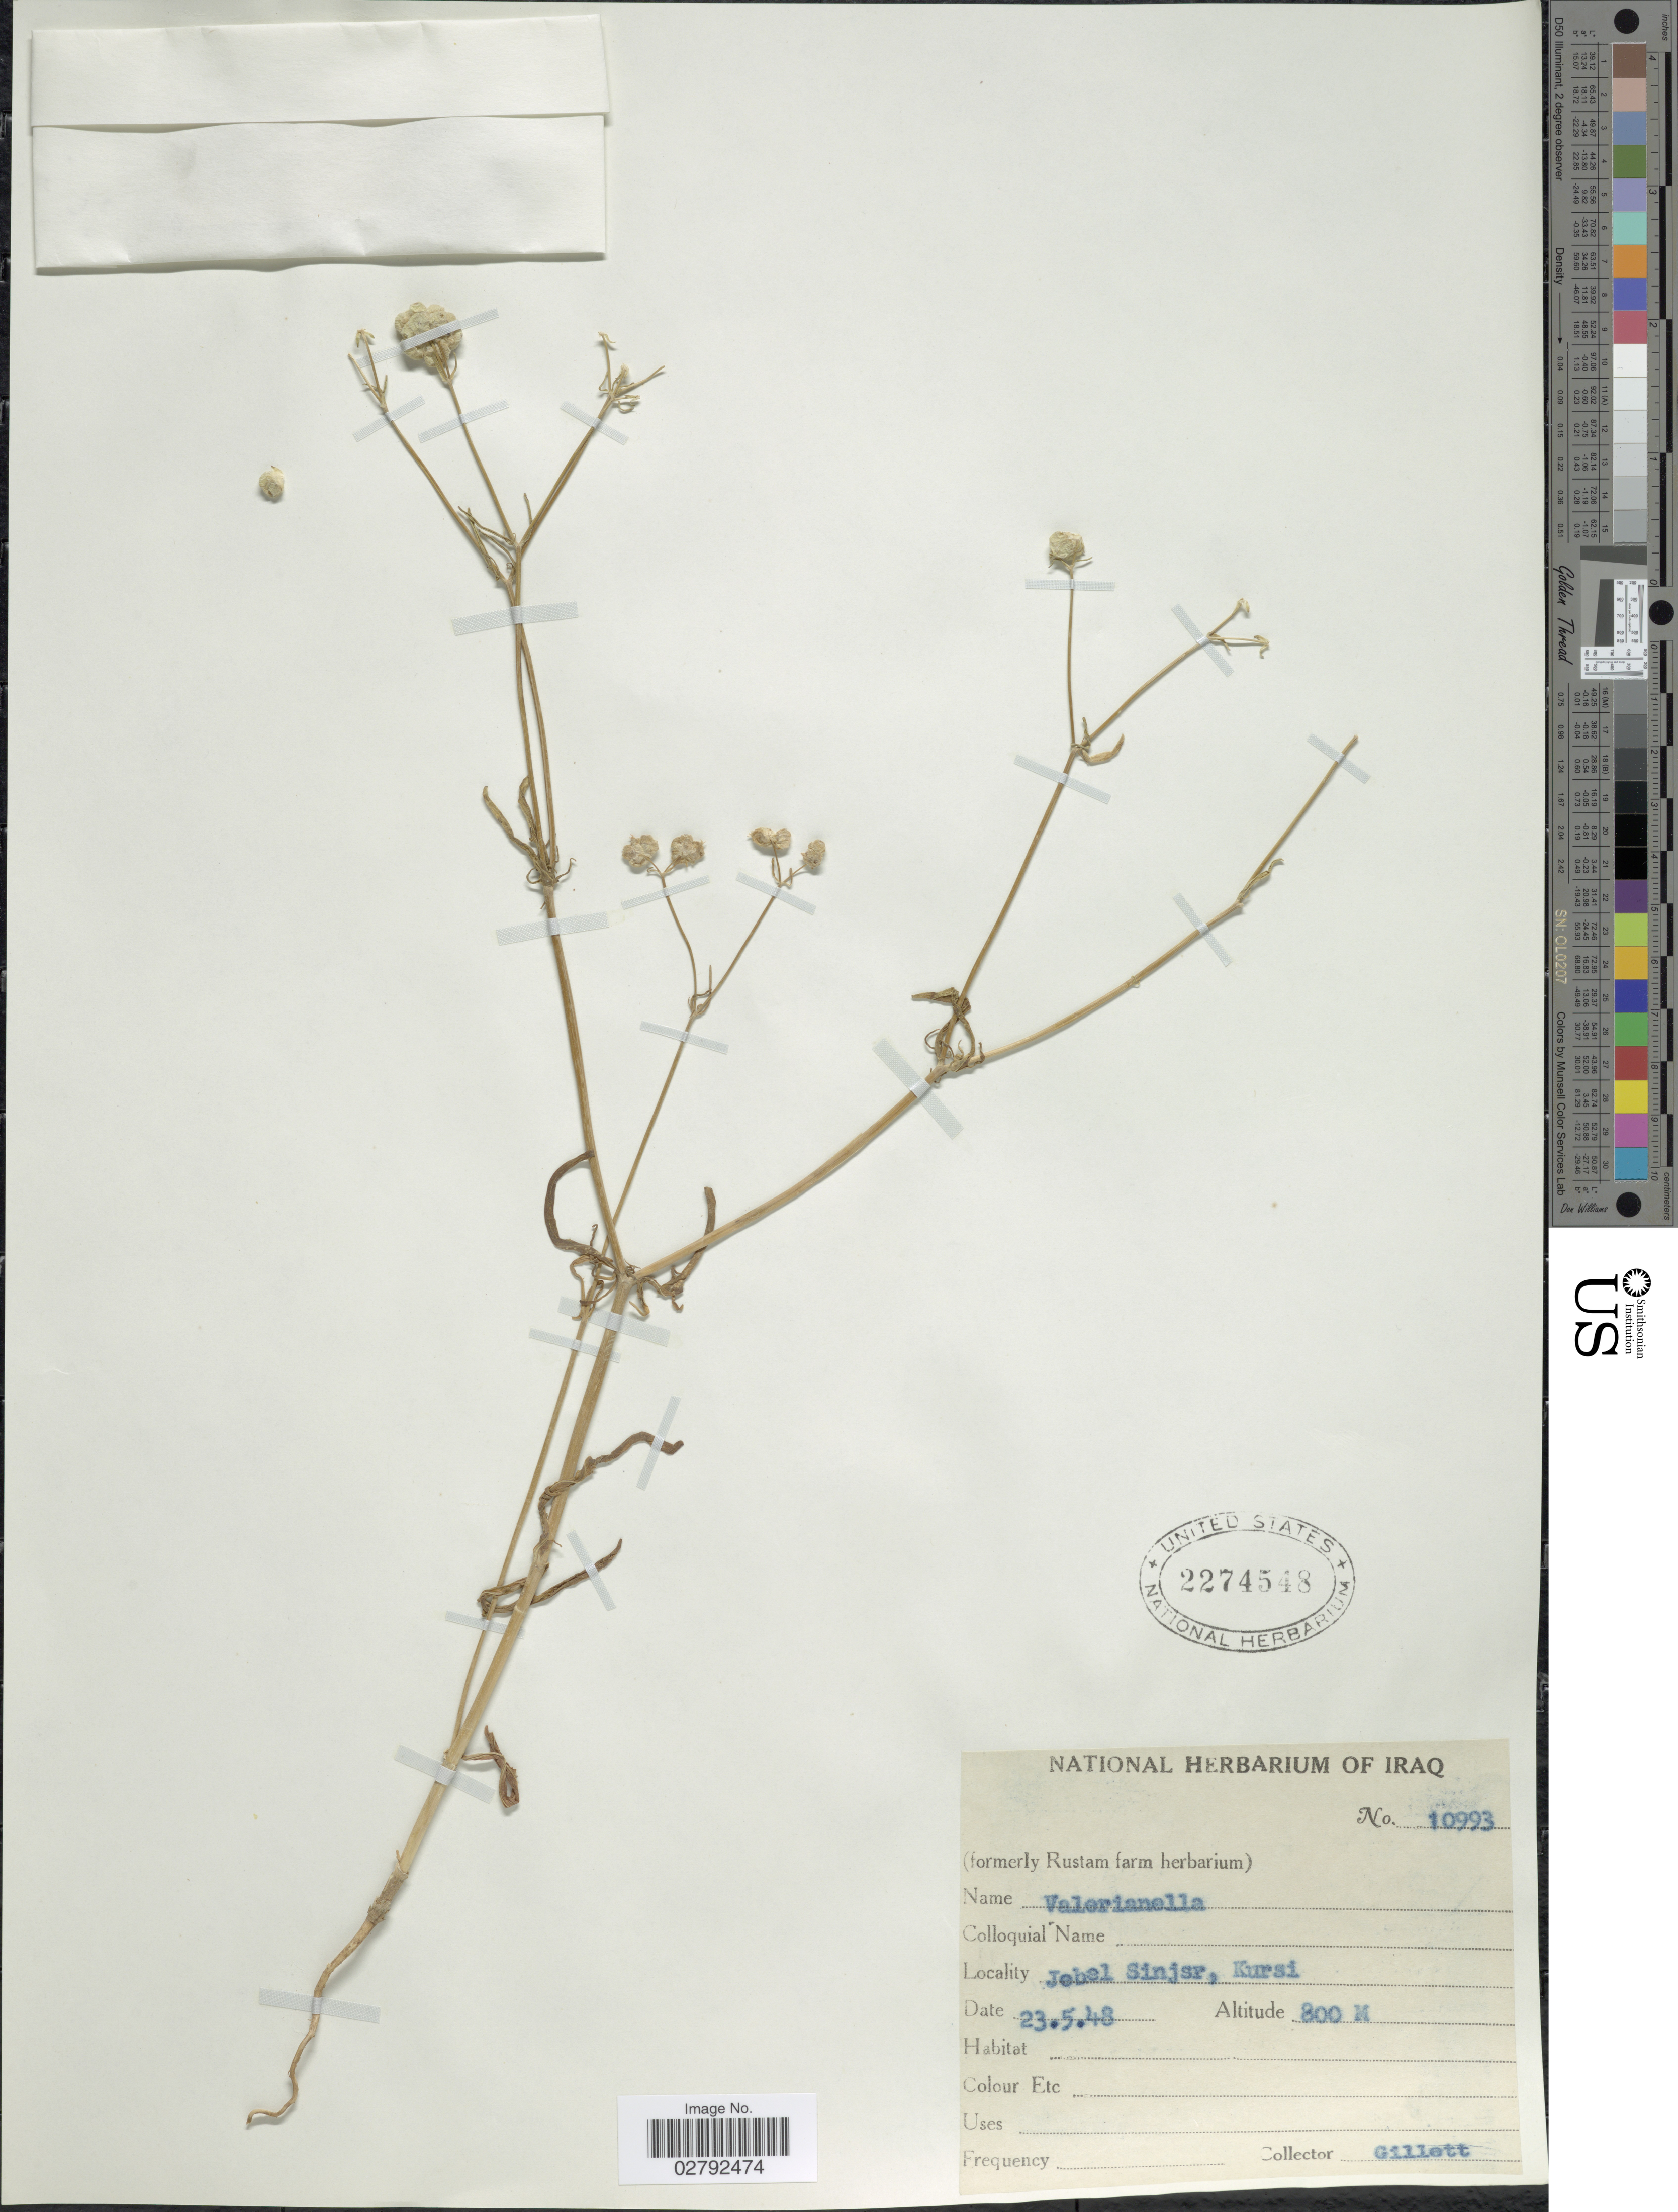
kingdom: Plantae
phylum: Tracheophyta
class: Magnoliopsida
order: Dipsacales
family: Caprifoliaceae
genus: Valerianella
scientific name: Valerianella sp.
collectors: Gillett, --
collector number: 10993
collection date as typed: Transcribed d/m/y: 23/5/48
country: Iraq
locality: Jebel Sinjsr, Kursi.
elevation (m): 800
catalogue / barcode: US 2274548